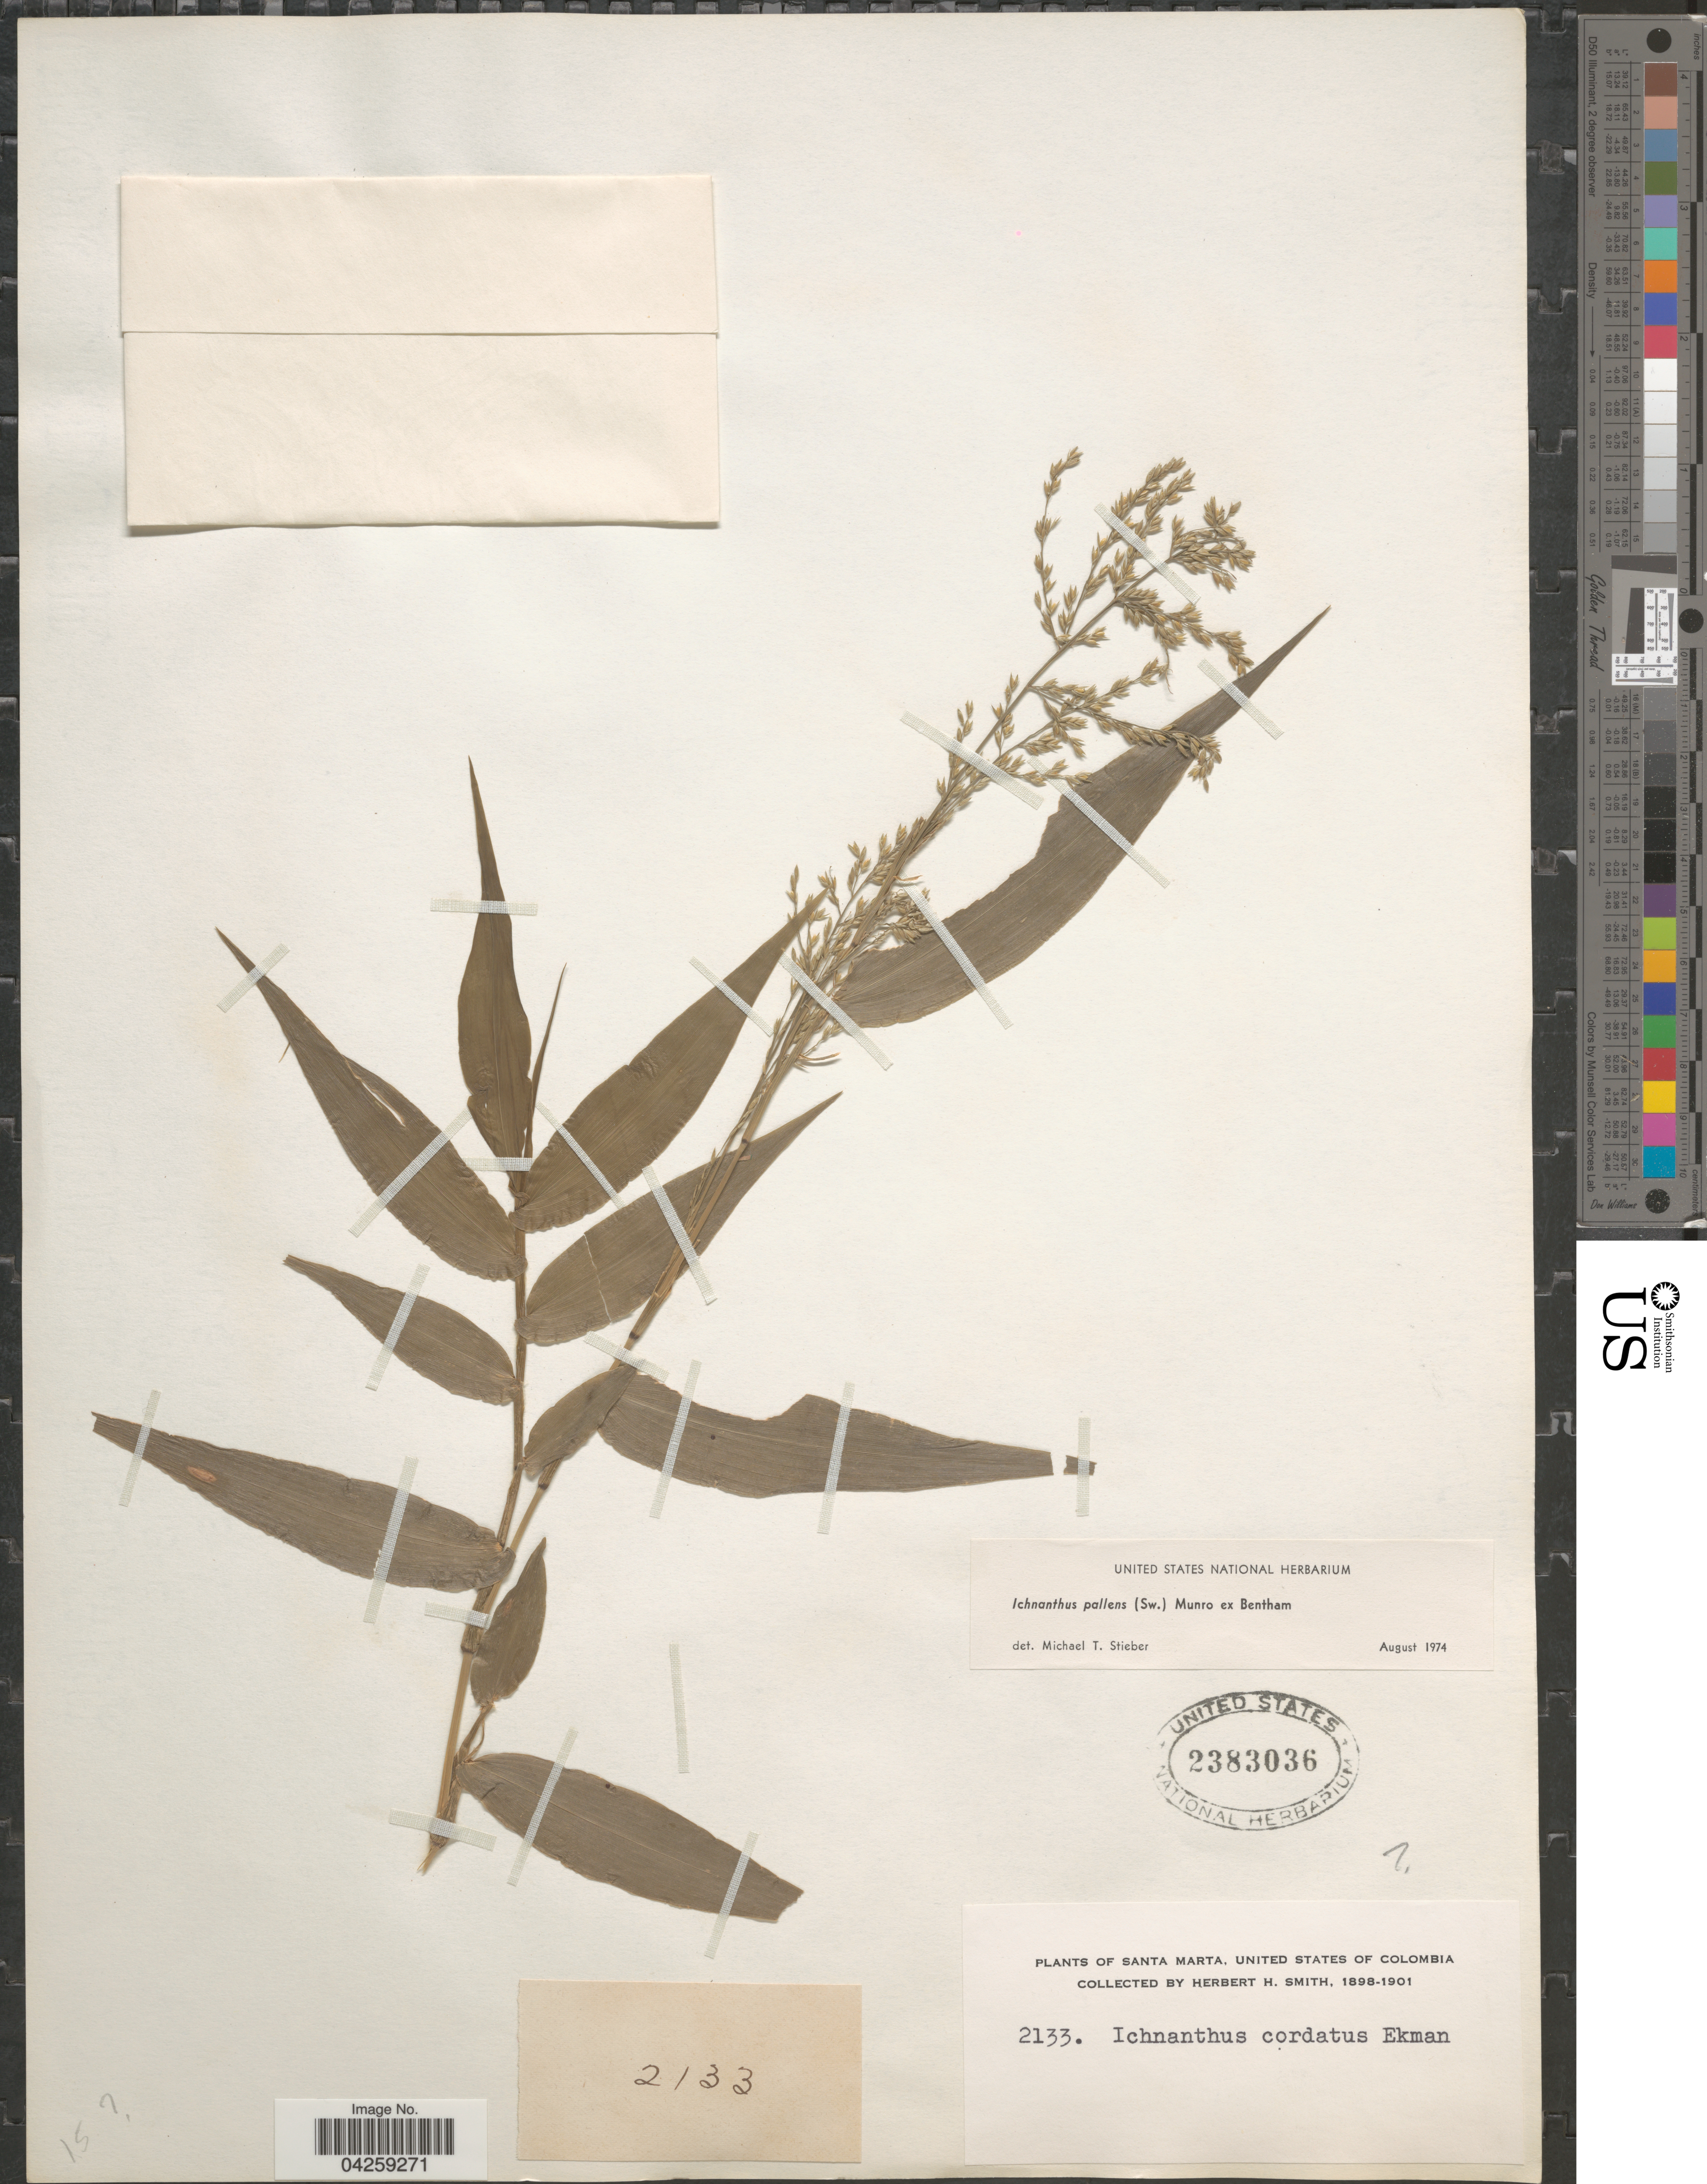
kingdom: Plantae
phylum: Tracheophyta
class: Liliopsida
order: Poales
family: Poaceae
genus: Ichnanthus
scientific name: Ichnanthus pallens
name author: (Sw.) Munro ex Benth.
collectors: Herbert H. Smith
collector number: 2133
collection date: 1898/1901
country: Colombia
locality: Santa Marta, United States of Colombia.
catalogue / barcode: US 2383036